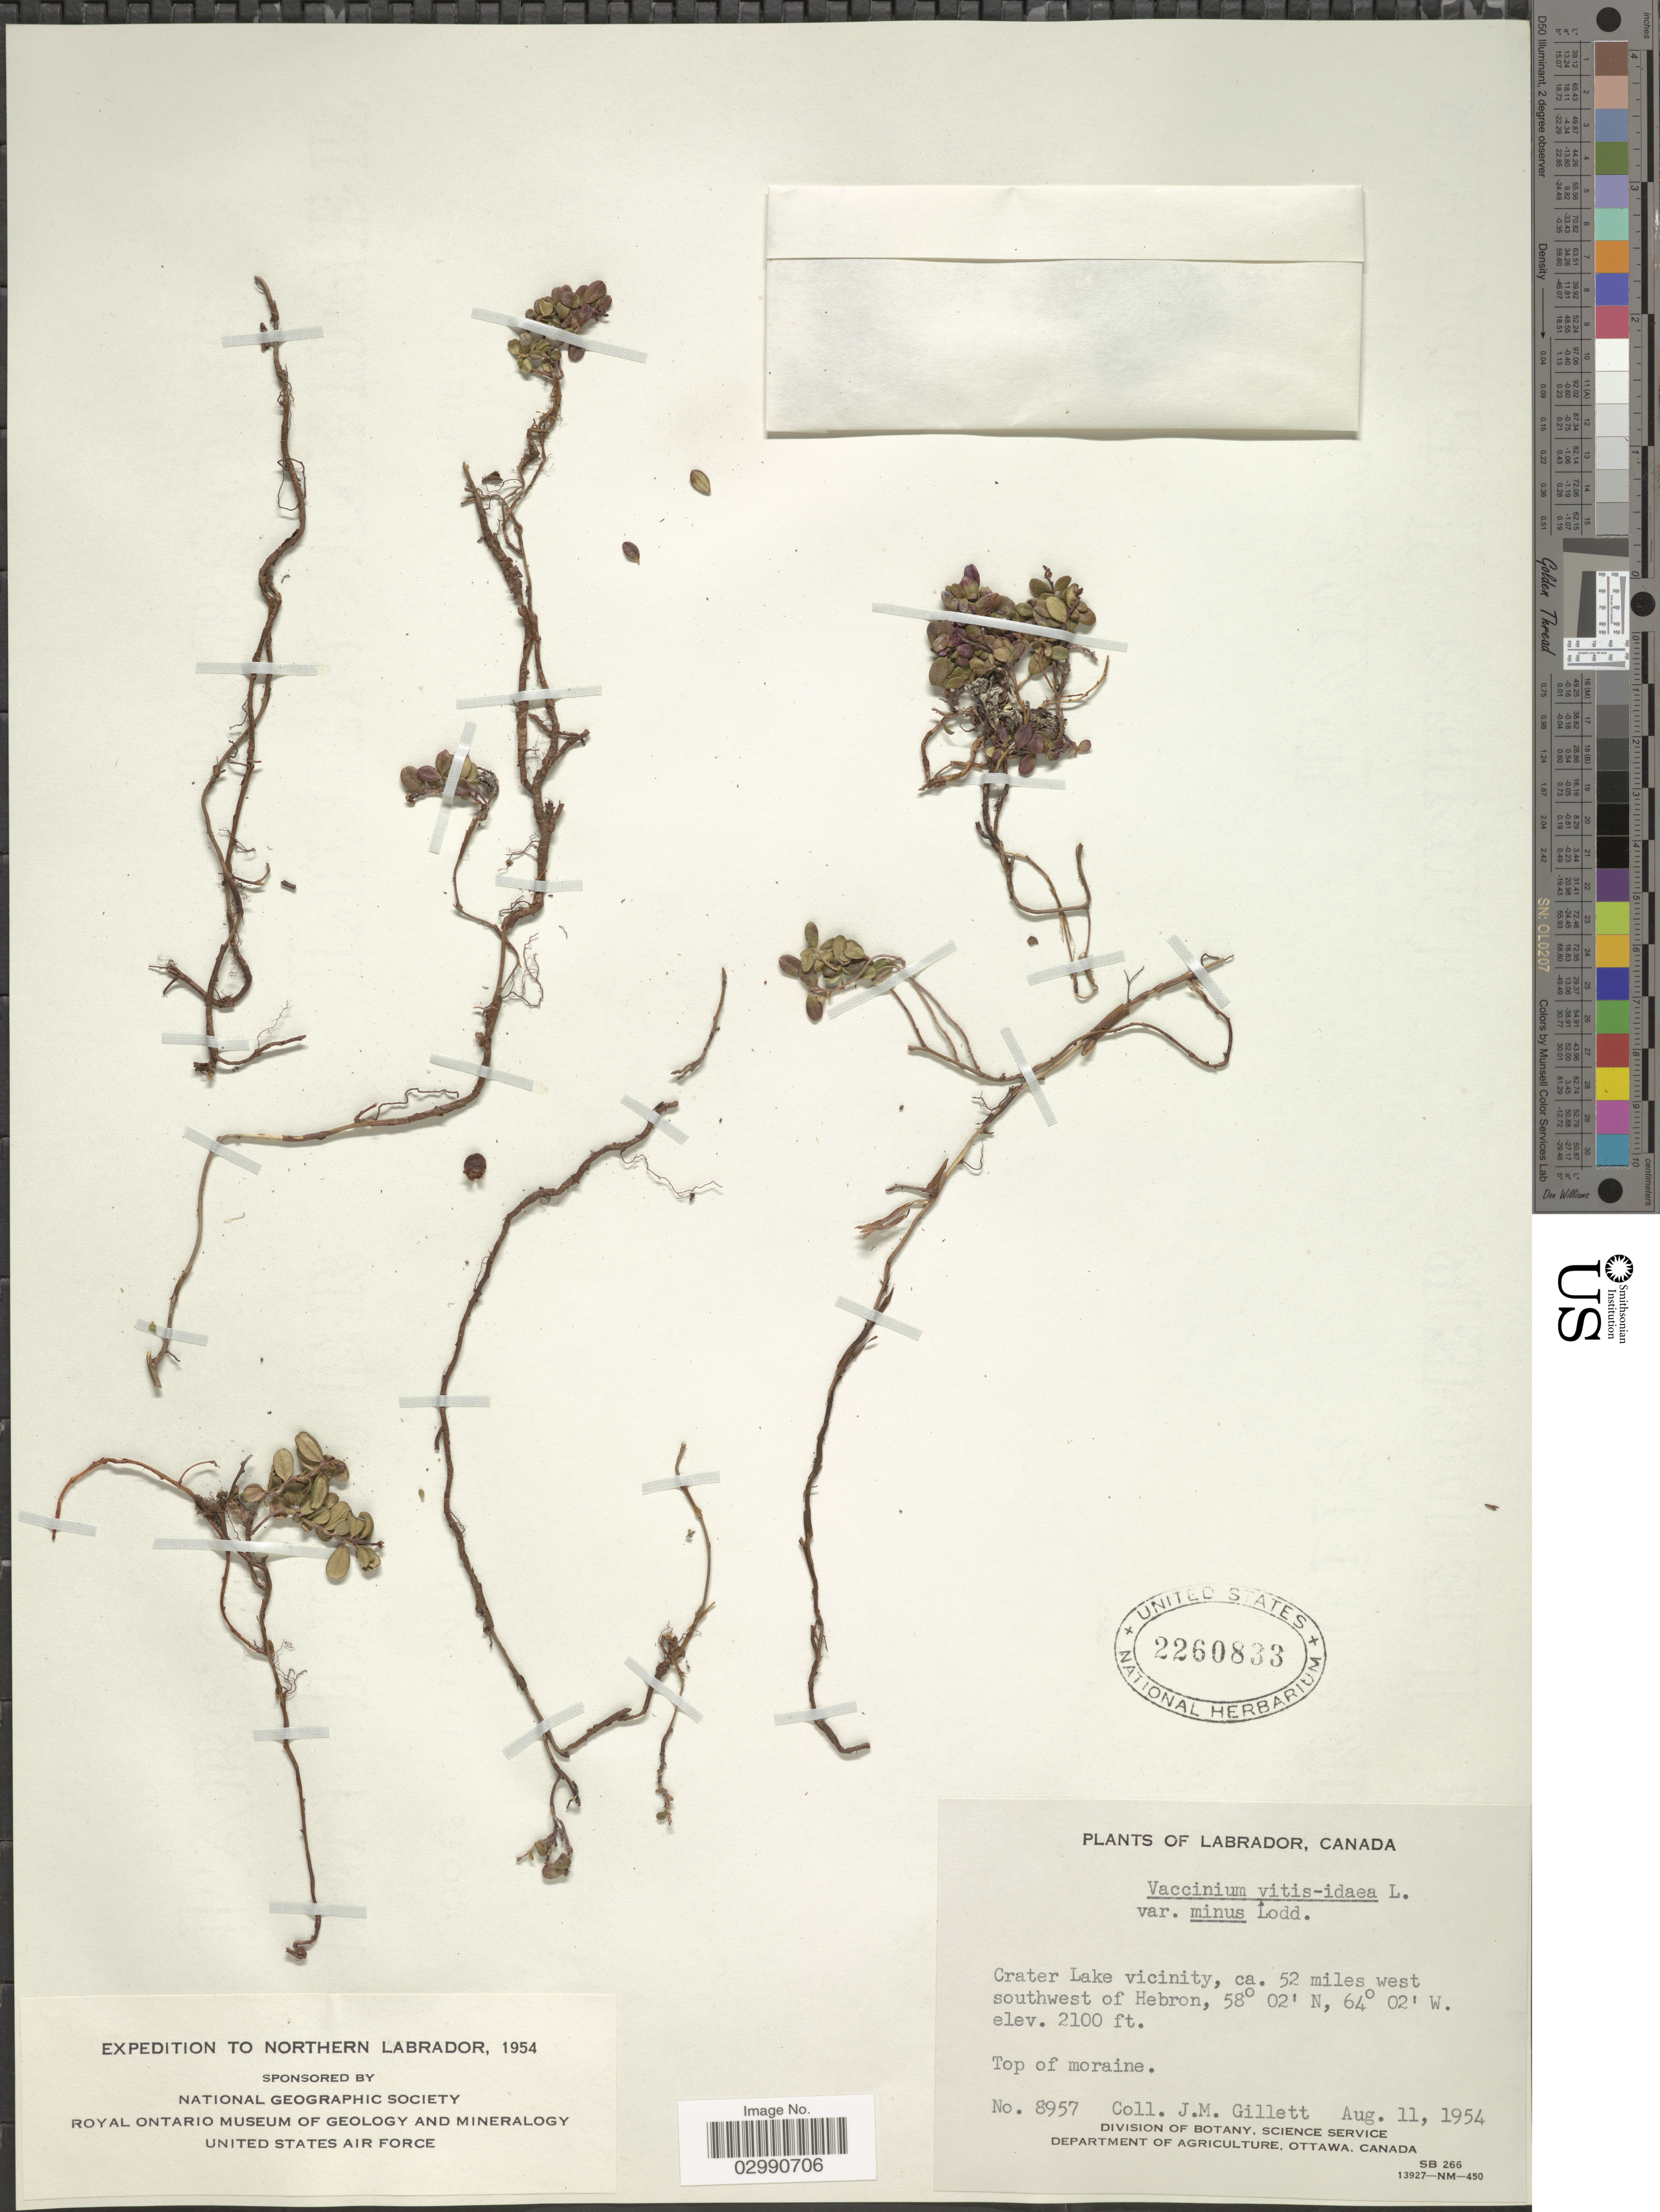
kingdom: Plantae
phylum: Tracheophyta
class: Magnoliopsida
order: Ericales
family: Ericaceae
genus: Vaccinium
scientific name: Vaccinium vitis-idaea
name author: L.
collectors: J. M. Gillett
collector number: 8957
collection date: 1954-08-11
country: Canada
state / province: Newfoundland and Labrador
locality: Labrador, Crater Lake vicinity, ca. 52 miles west southwest of Hebron.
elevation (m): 640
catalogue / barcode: US 2260833